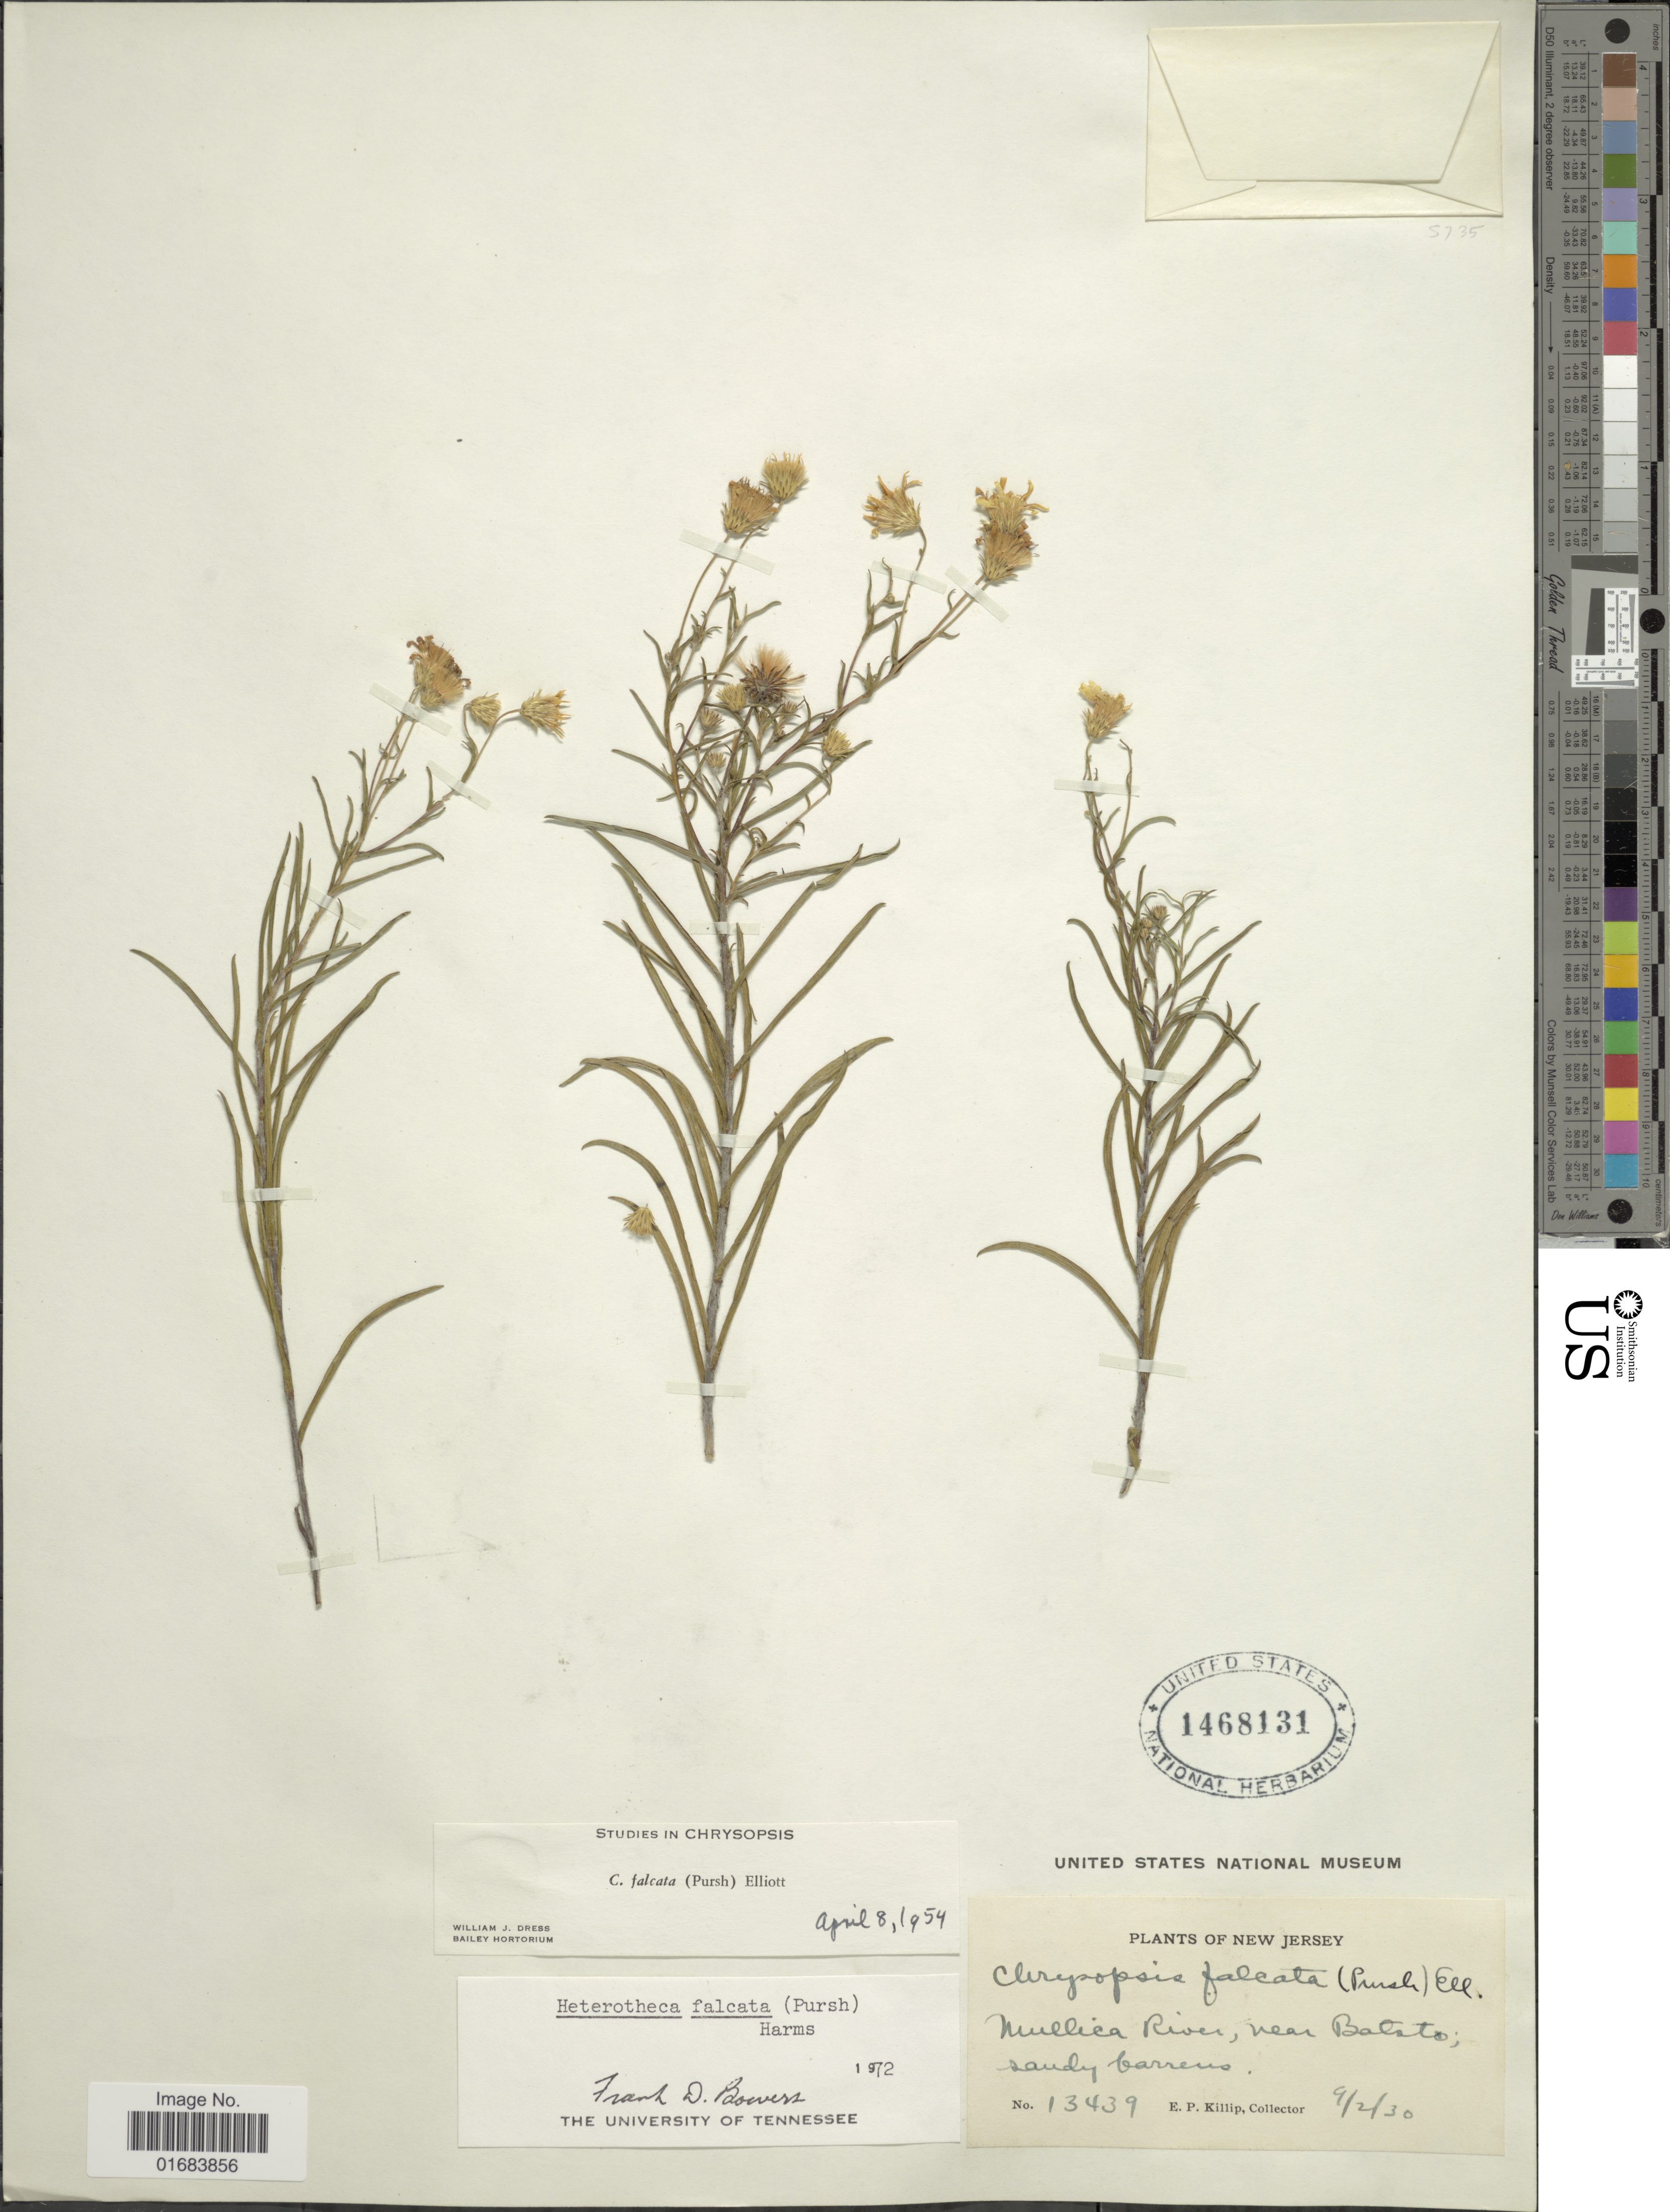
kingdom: Plantae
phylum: Tracheophyta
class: Magnoliopsida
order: Asterales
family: Asteraceae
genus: Pityopsis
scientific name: Pityopsis falcata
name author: (Pursh) Nutt.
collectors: E. P. Killip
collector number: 13439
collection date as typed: Transcribed d/m/y: 2/9/30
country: United States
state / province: New Jersey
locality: Mullica River, near Batsto.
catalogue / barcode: US 1468131